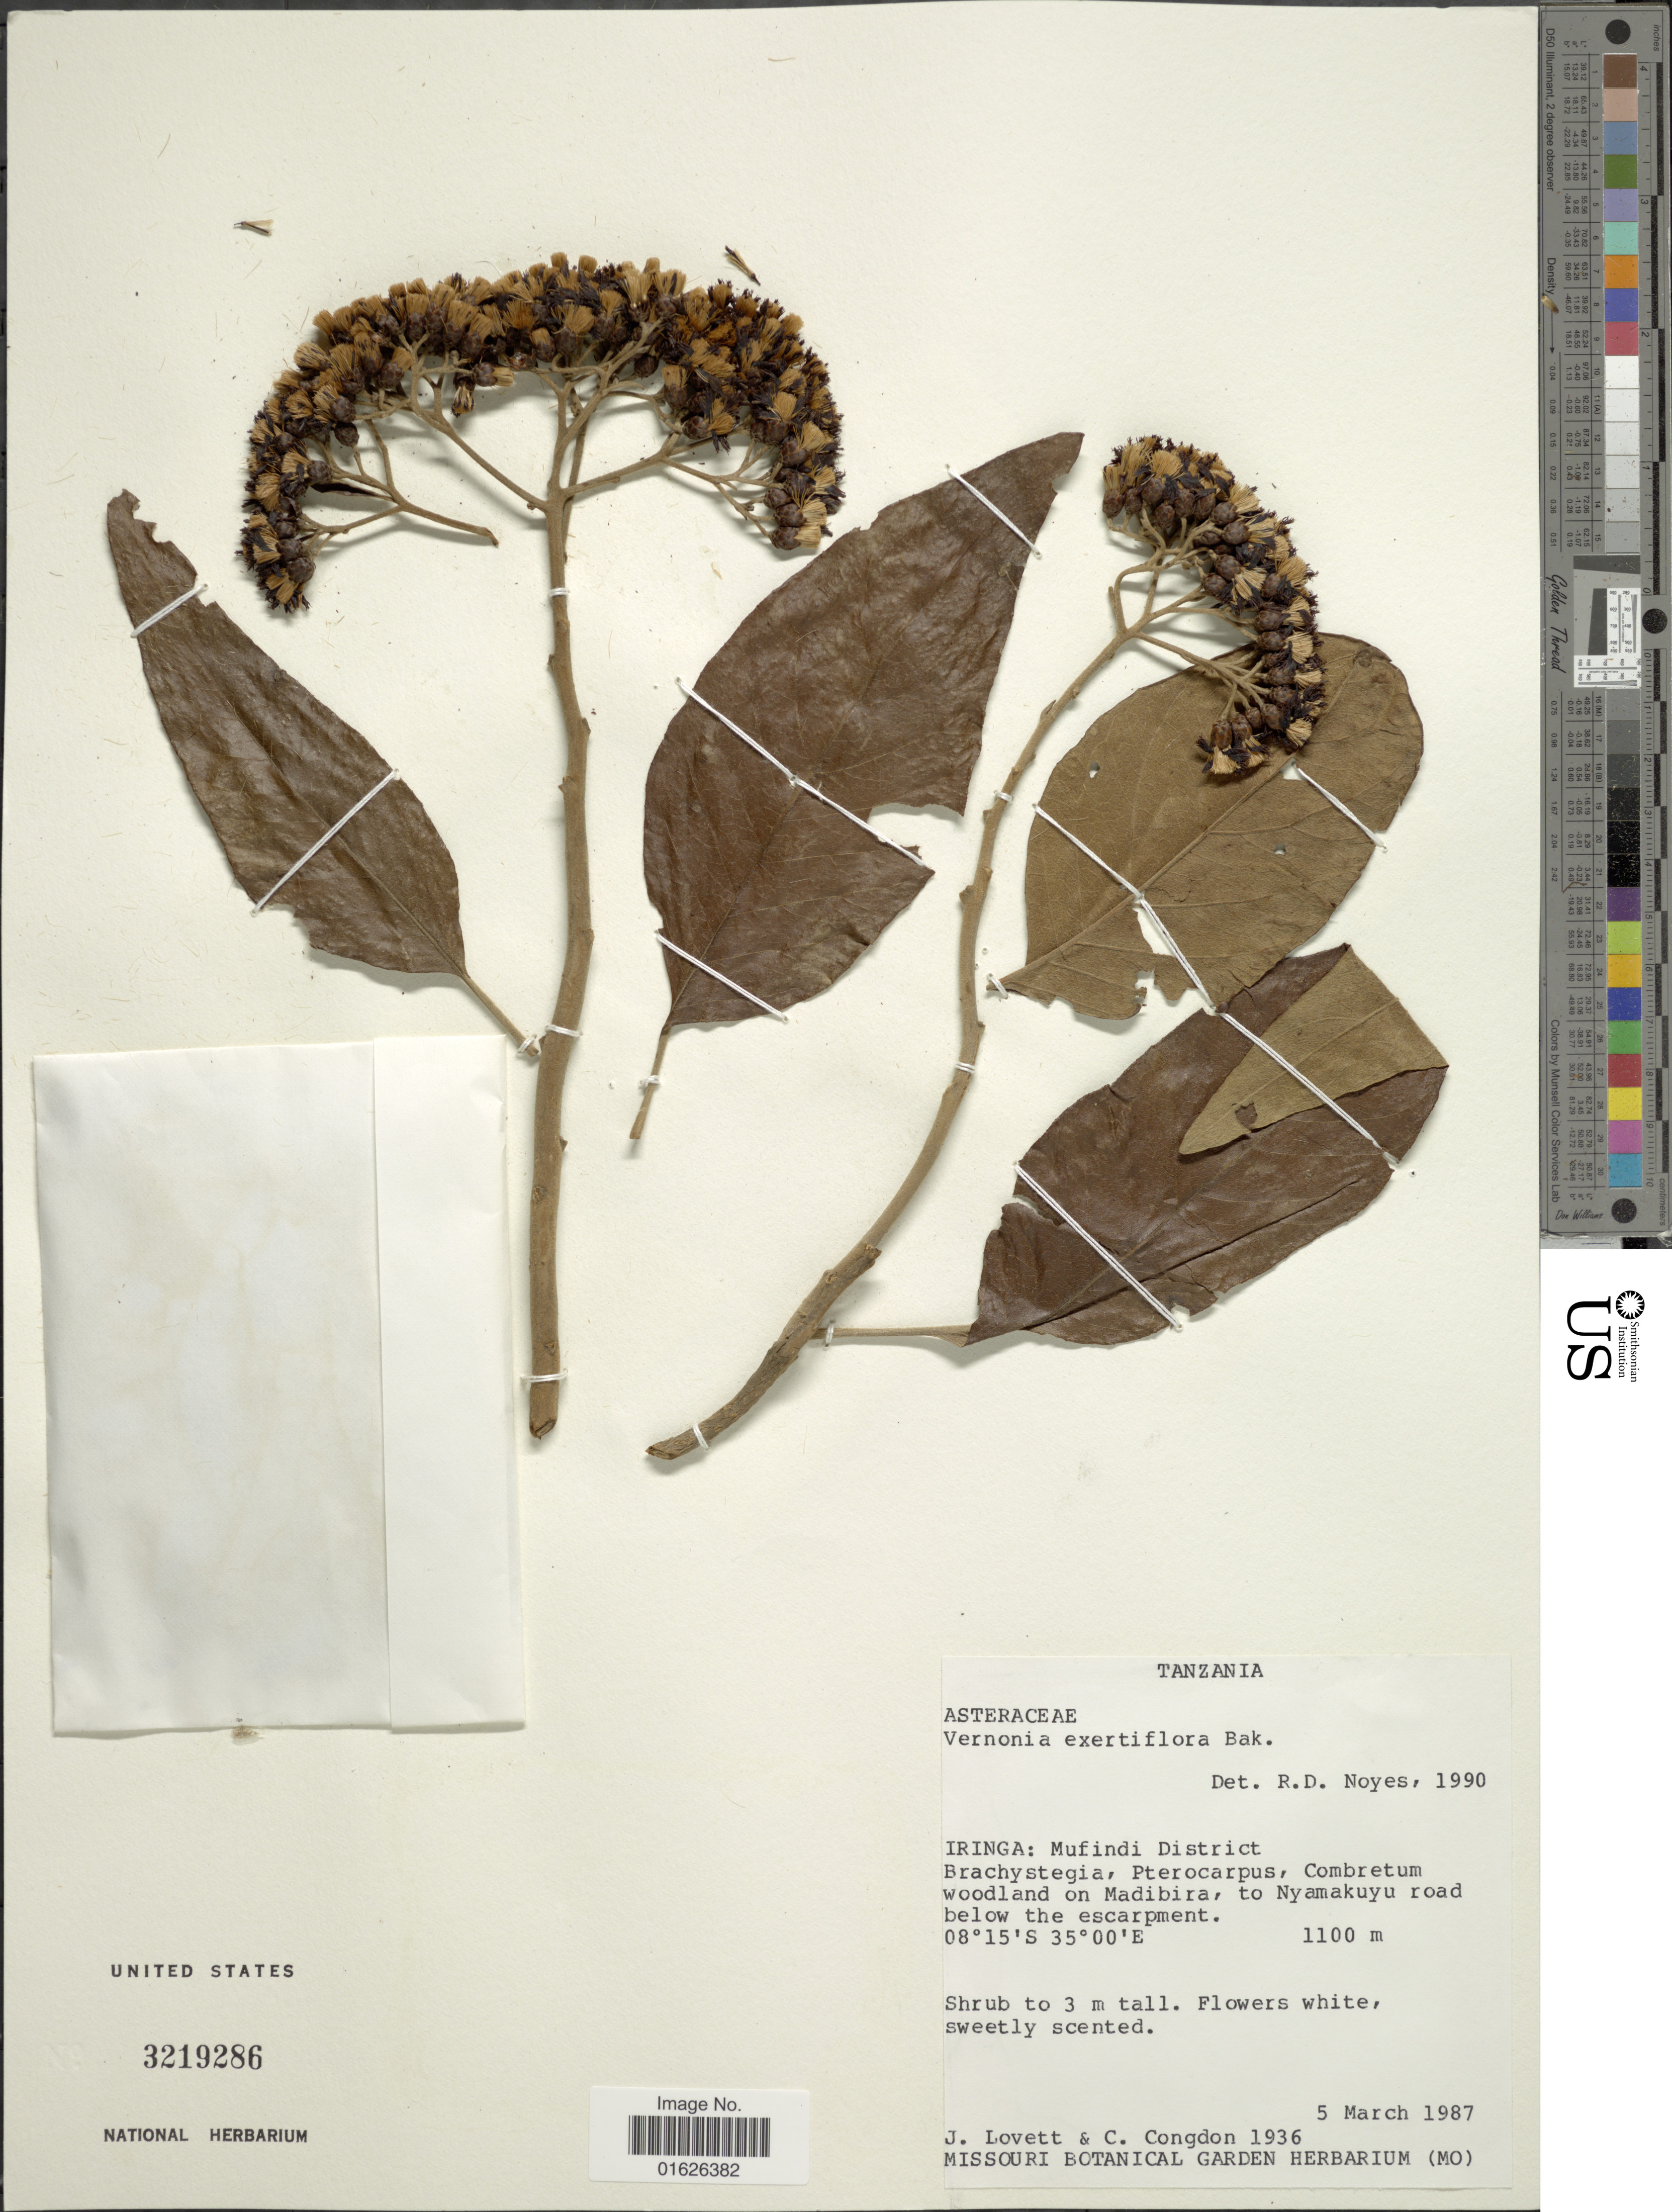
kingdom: Plantae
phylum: Tracheophyta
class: Magnoliopsida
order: Asterales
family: Asteraceae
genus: Gymnanthemum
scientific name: Gymnanthemum coloratum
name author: (Willd.) H. Rob. & B. Kahn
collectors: J. Lovett & C. Congdon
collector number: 1936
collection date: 1987-03-05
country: Tanzania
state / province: Iringa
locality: Mufindi District, on Madibira, to Nyamakuyu road below the Escarpment.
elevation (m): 1100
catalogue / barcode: US 3219286